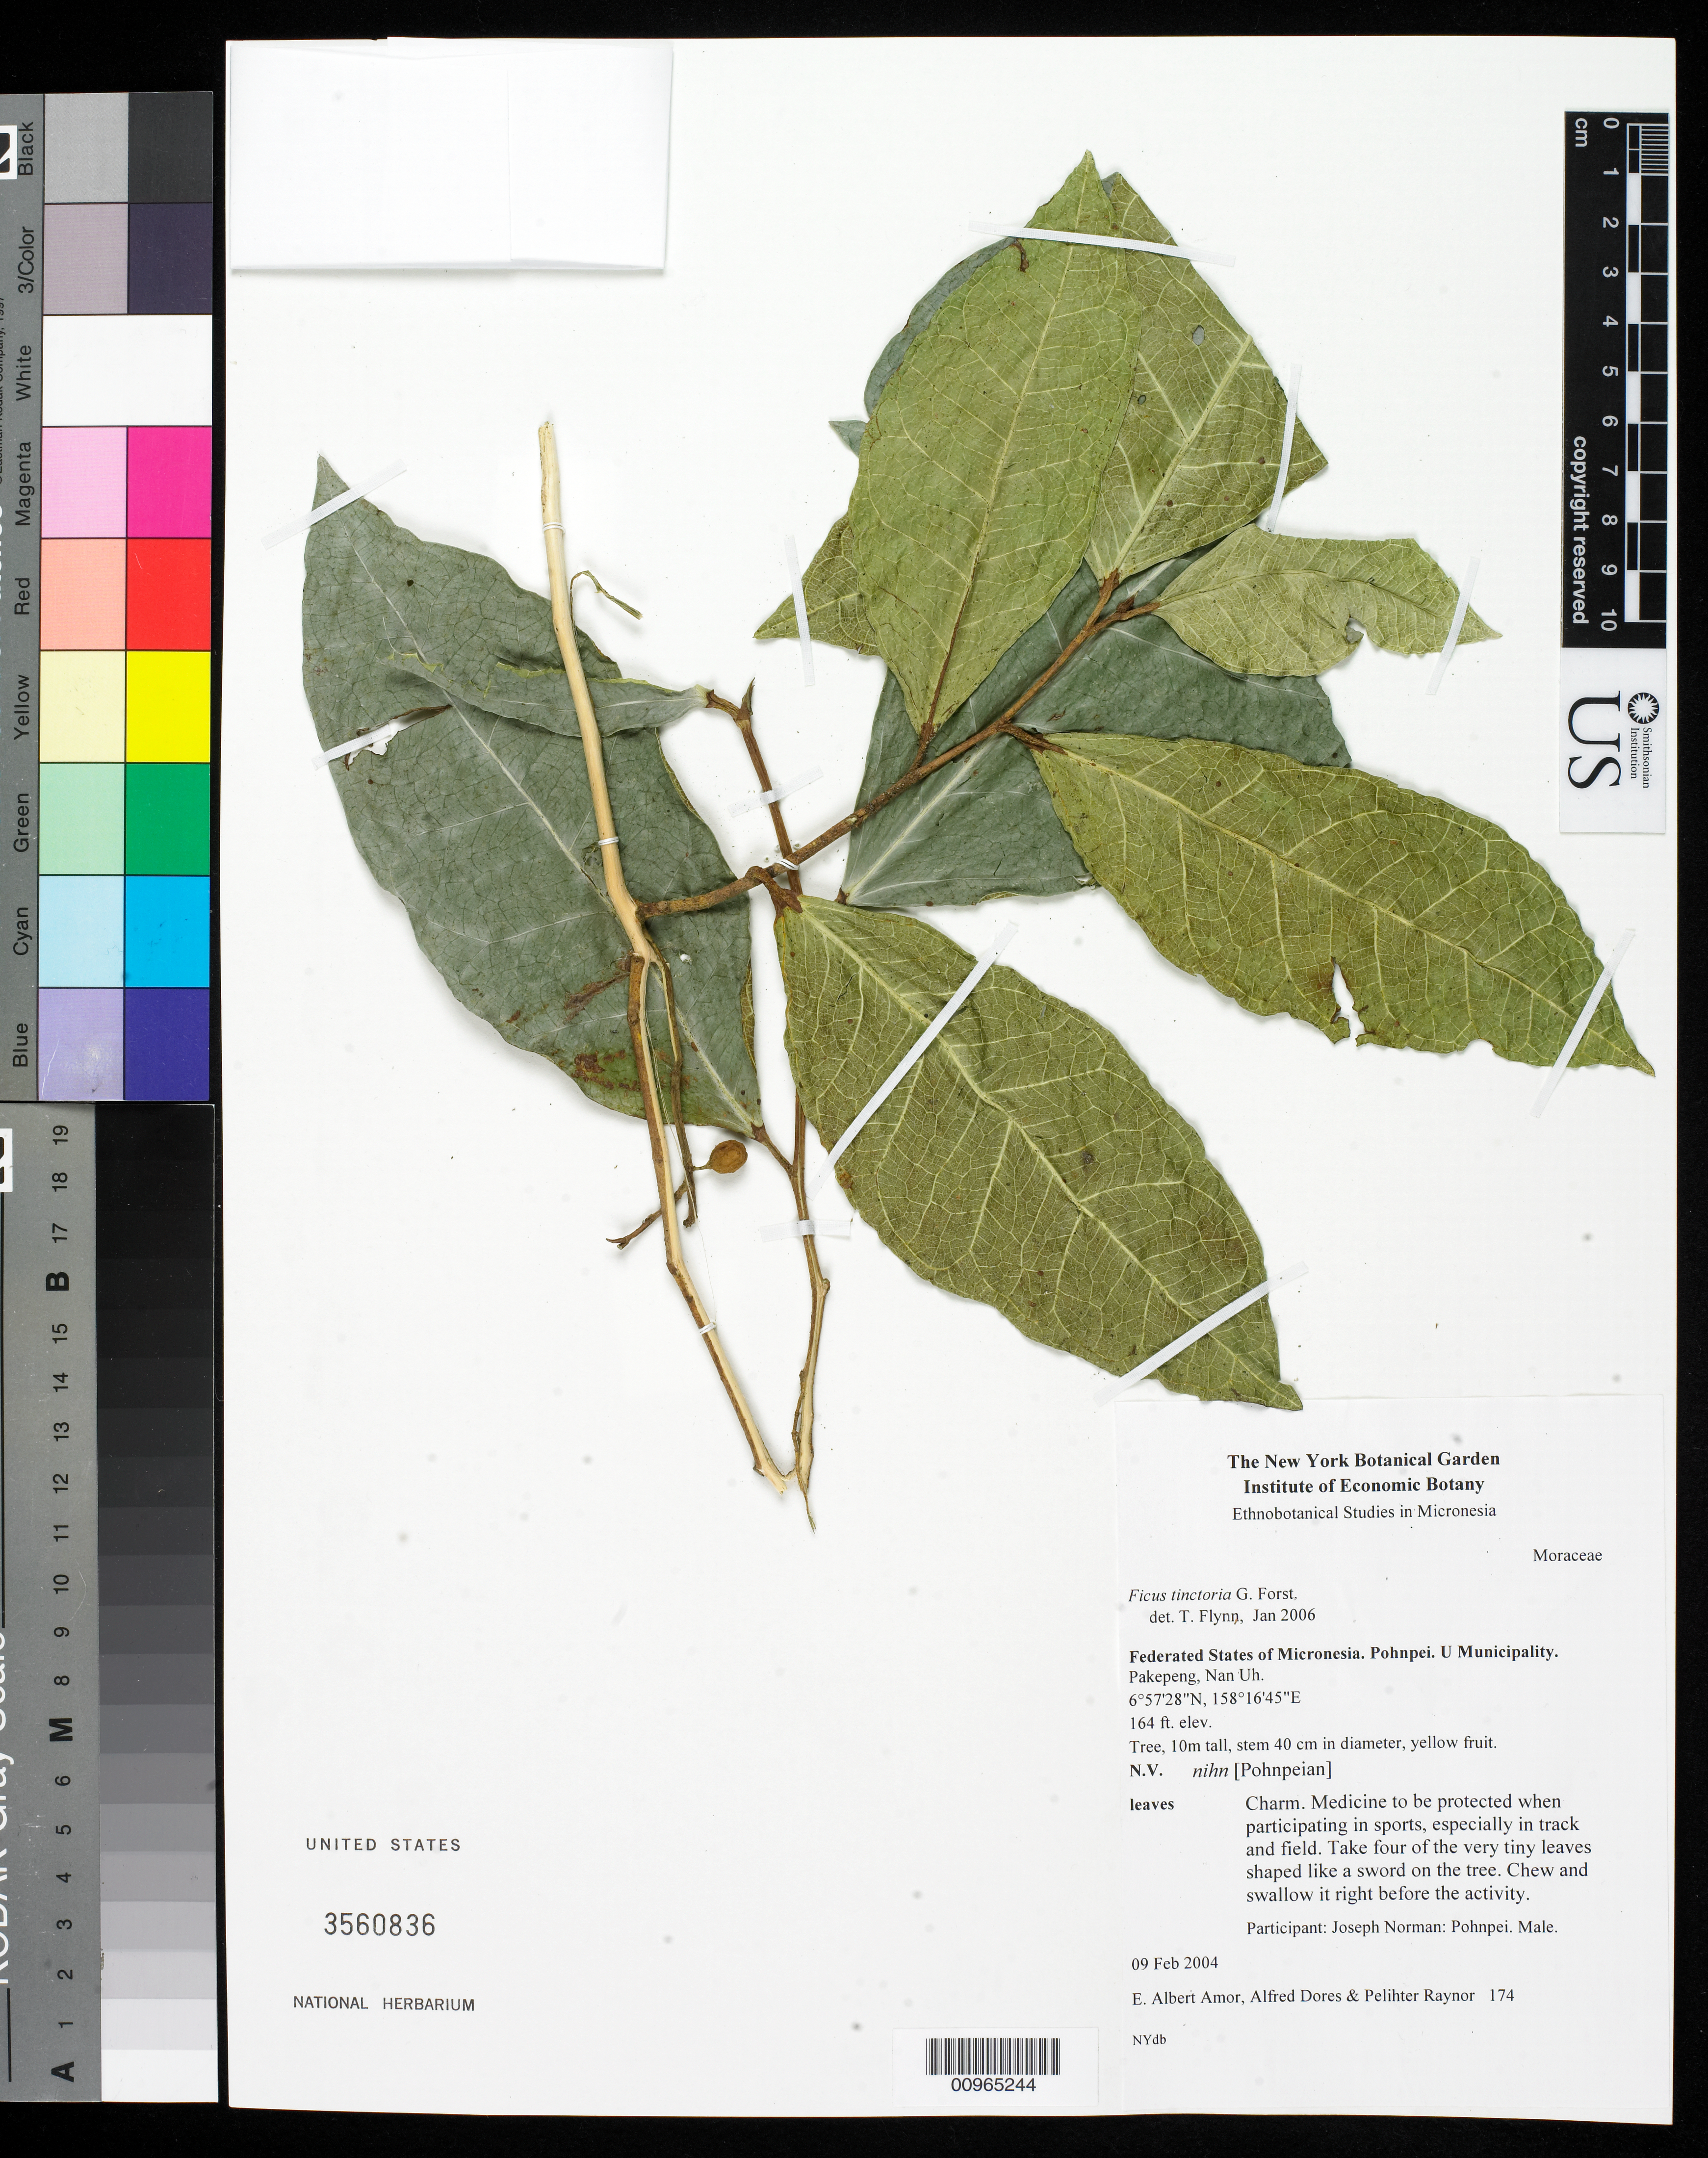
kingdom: Plantae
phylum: Tracheophyta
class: Magnoliopsida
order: Rosales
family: Moraceae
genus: Ficus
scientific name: Ficus tinctoria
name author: G. Forst.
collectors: E. A. Amor, A. Dores & P. Raynor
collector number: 174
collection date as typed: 09 Feb 2004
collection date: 2004-02-09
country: Micronesia, Federated States of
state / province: Pohnpei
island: Pohnpei [Ponape]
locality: Pakepeng, Nan Uh, U Muncipality, Pohnpei, Micronesia.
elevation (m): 50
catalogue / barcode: US 3560836